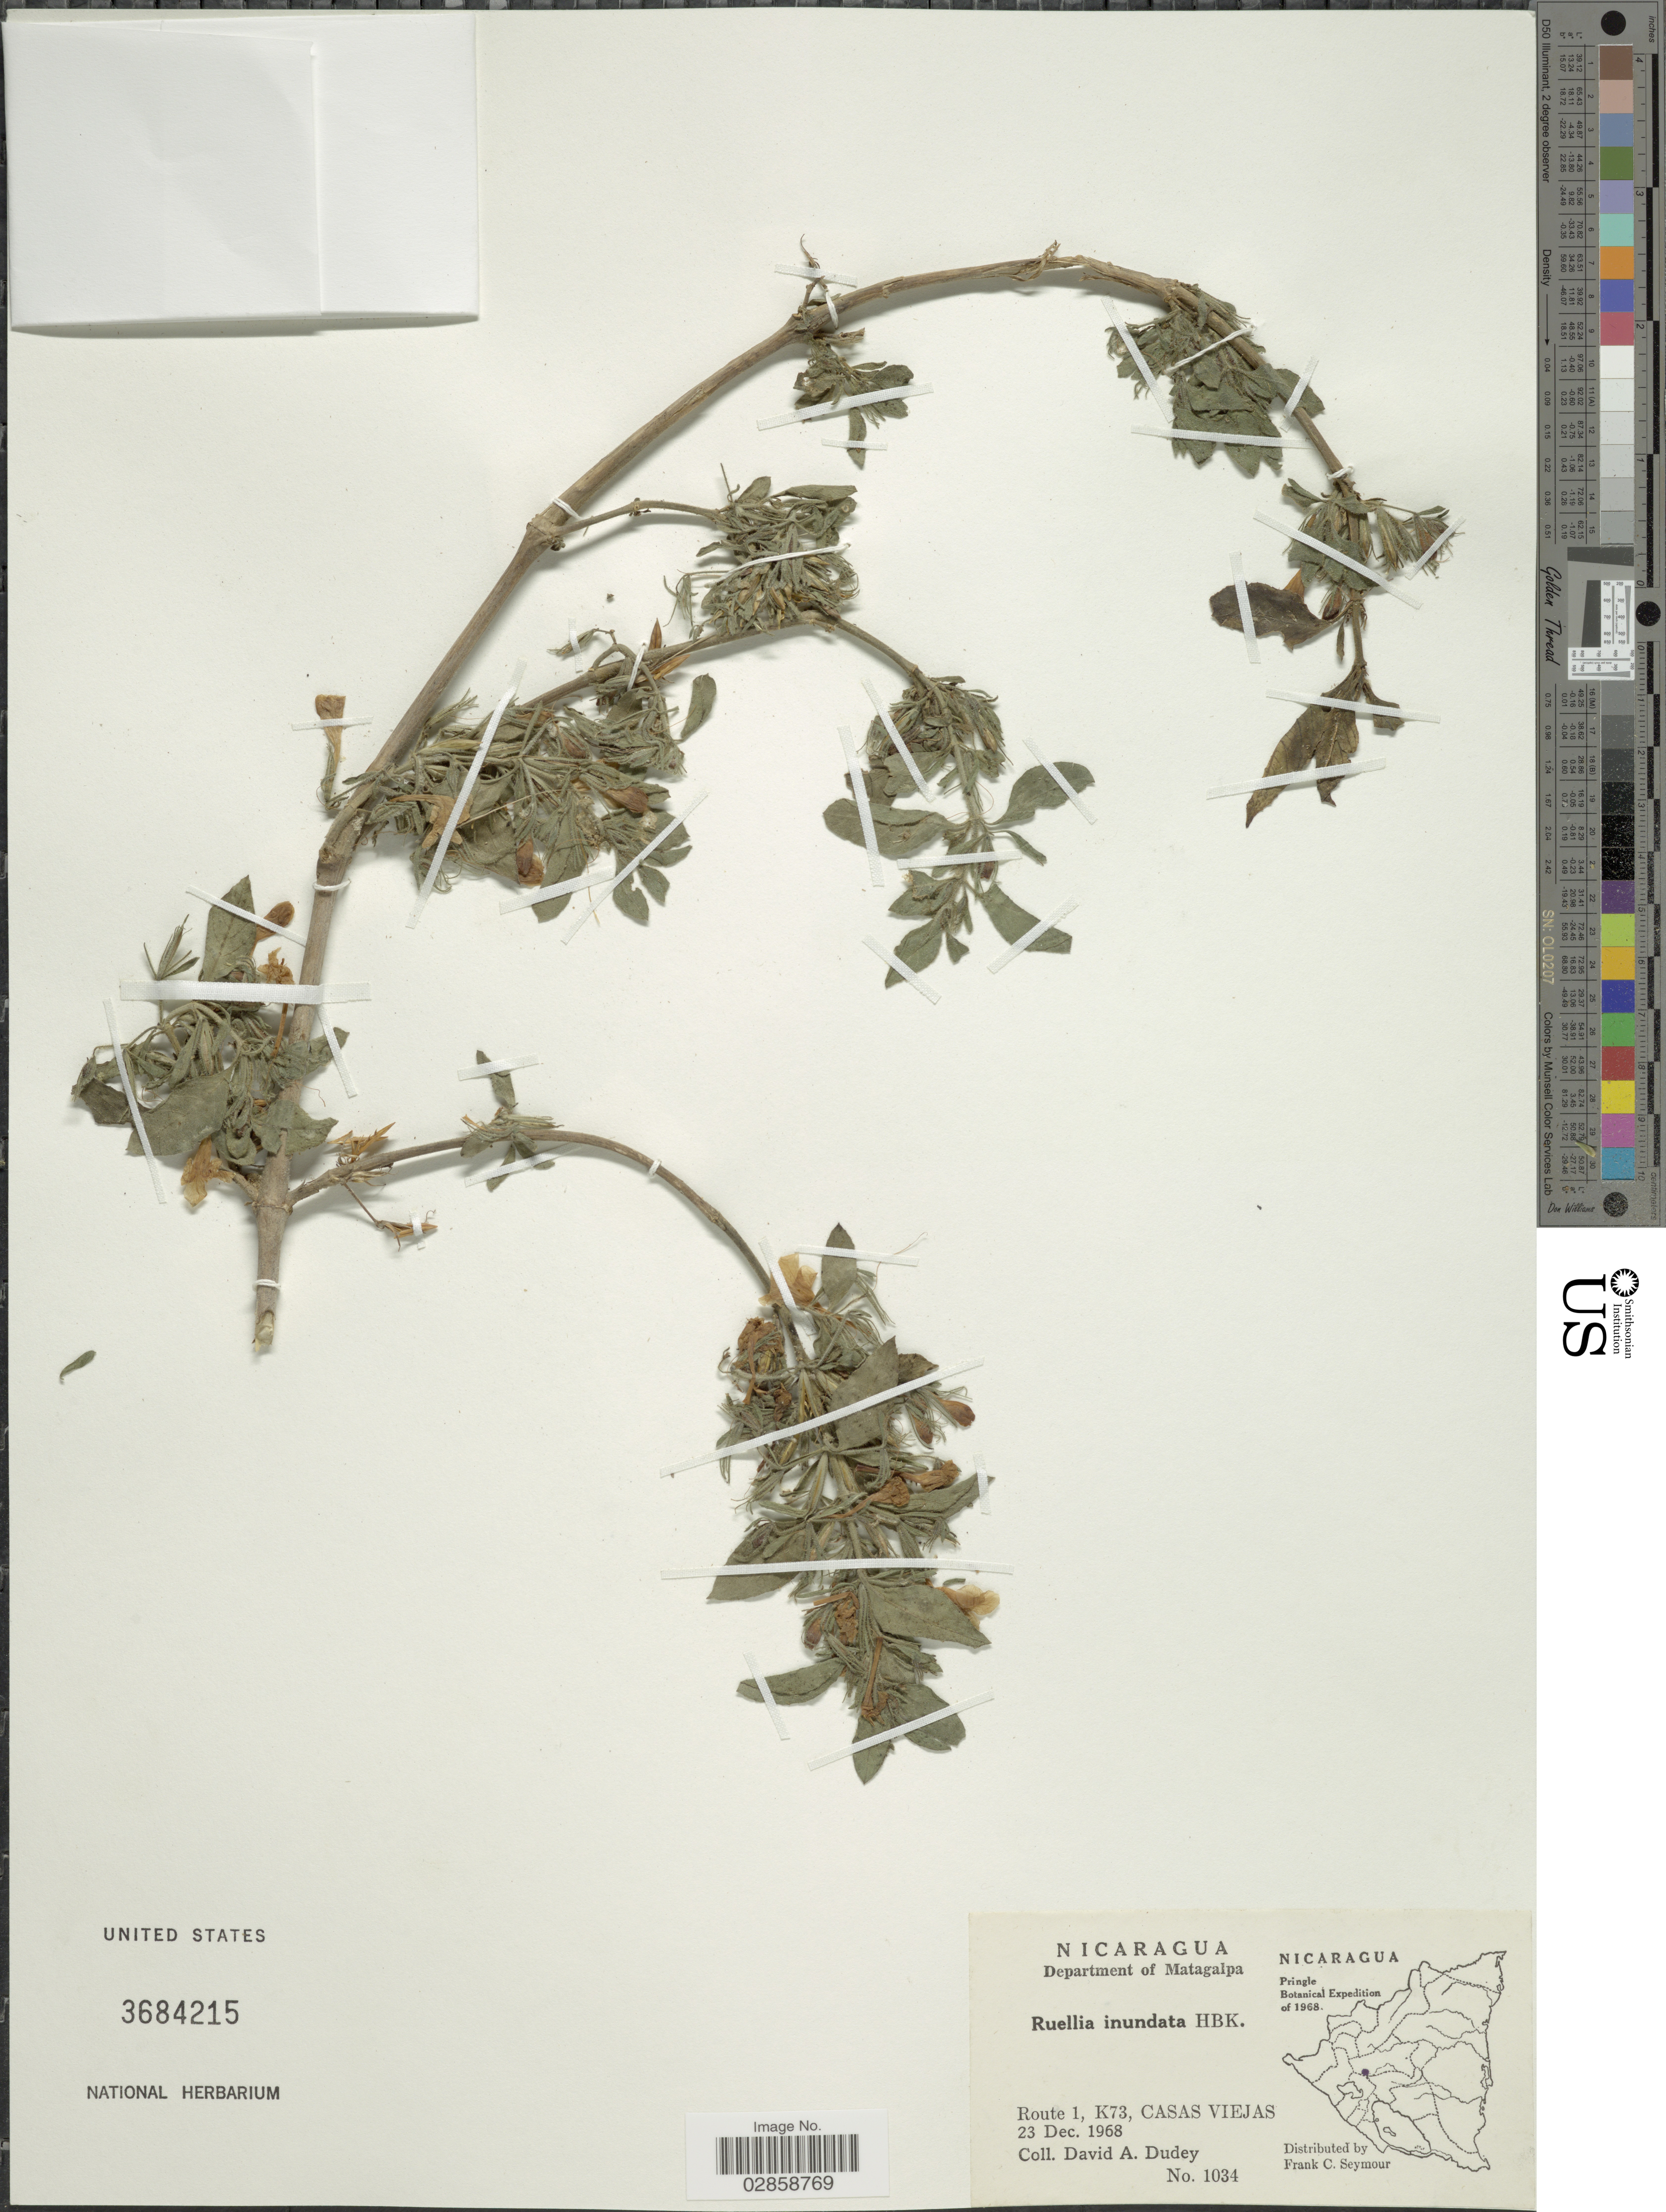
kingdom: Plantae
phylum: Tracheophyta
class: Magnoliopsida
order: Lamiales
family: Acanthaceae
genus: Ruellia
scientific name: Ruellia inundata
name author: Kunth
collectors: D. Dudey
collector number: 1034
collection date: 1968-12-23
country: Nicaragua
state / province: Matagalpa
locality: Department of Matagalpa. Route 1, K73, Casas Viejas.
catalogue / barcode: US 3684215